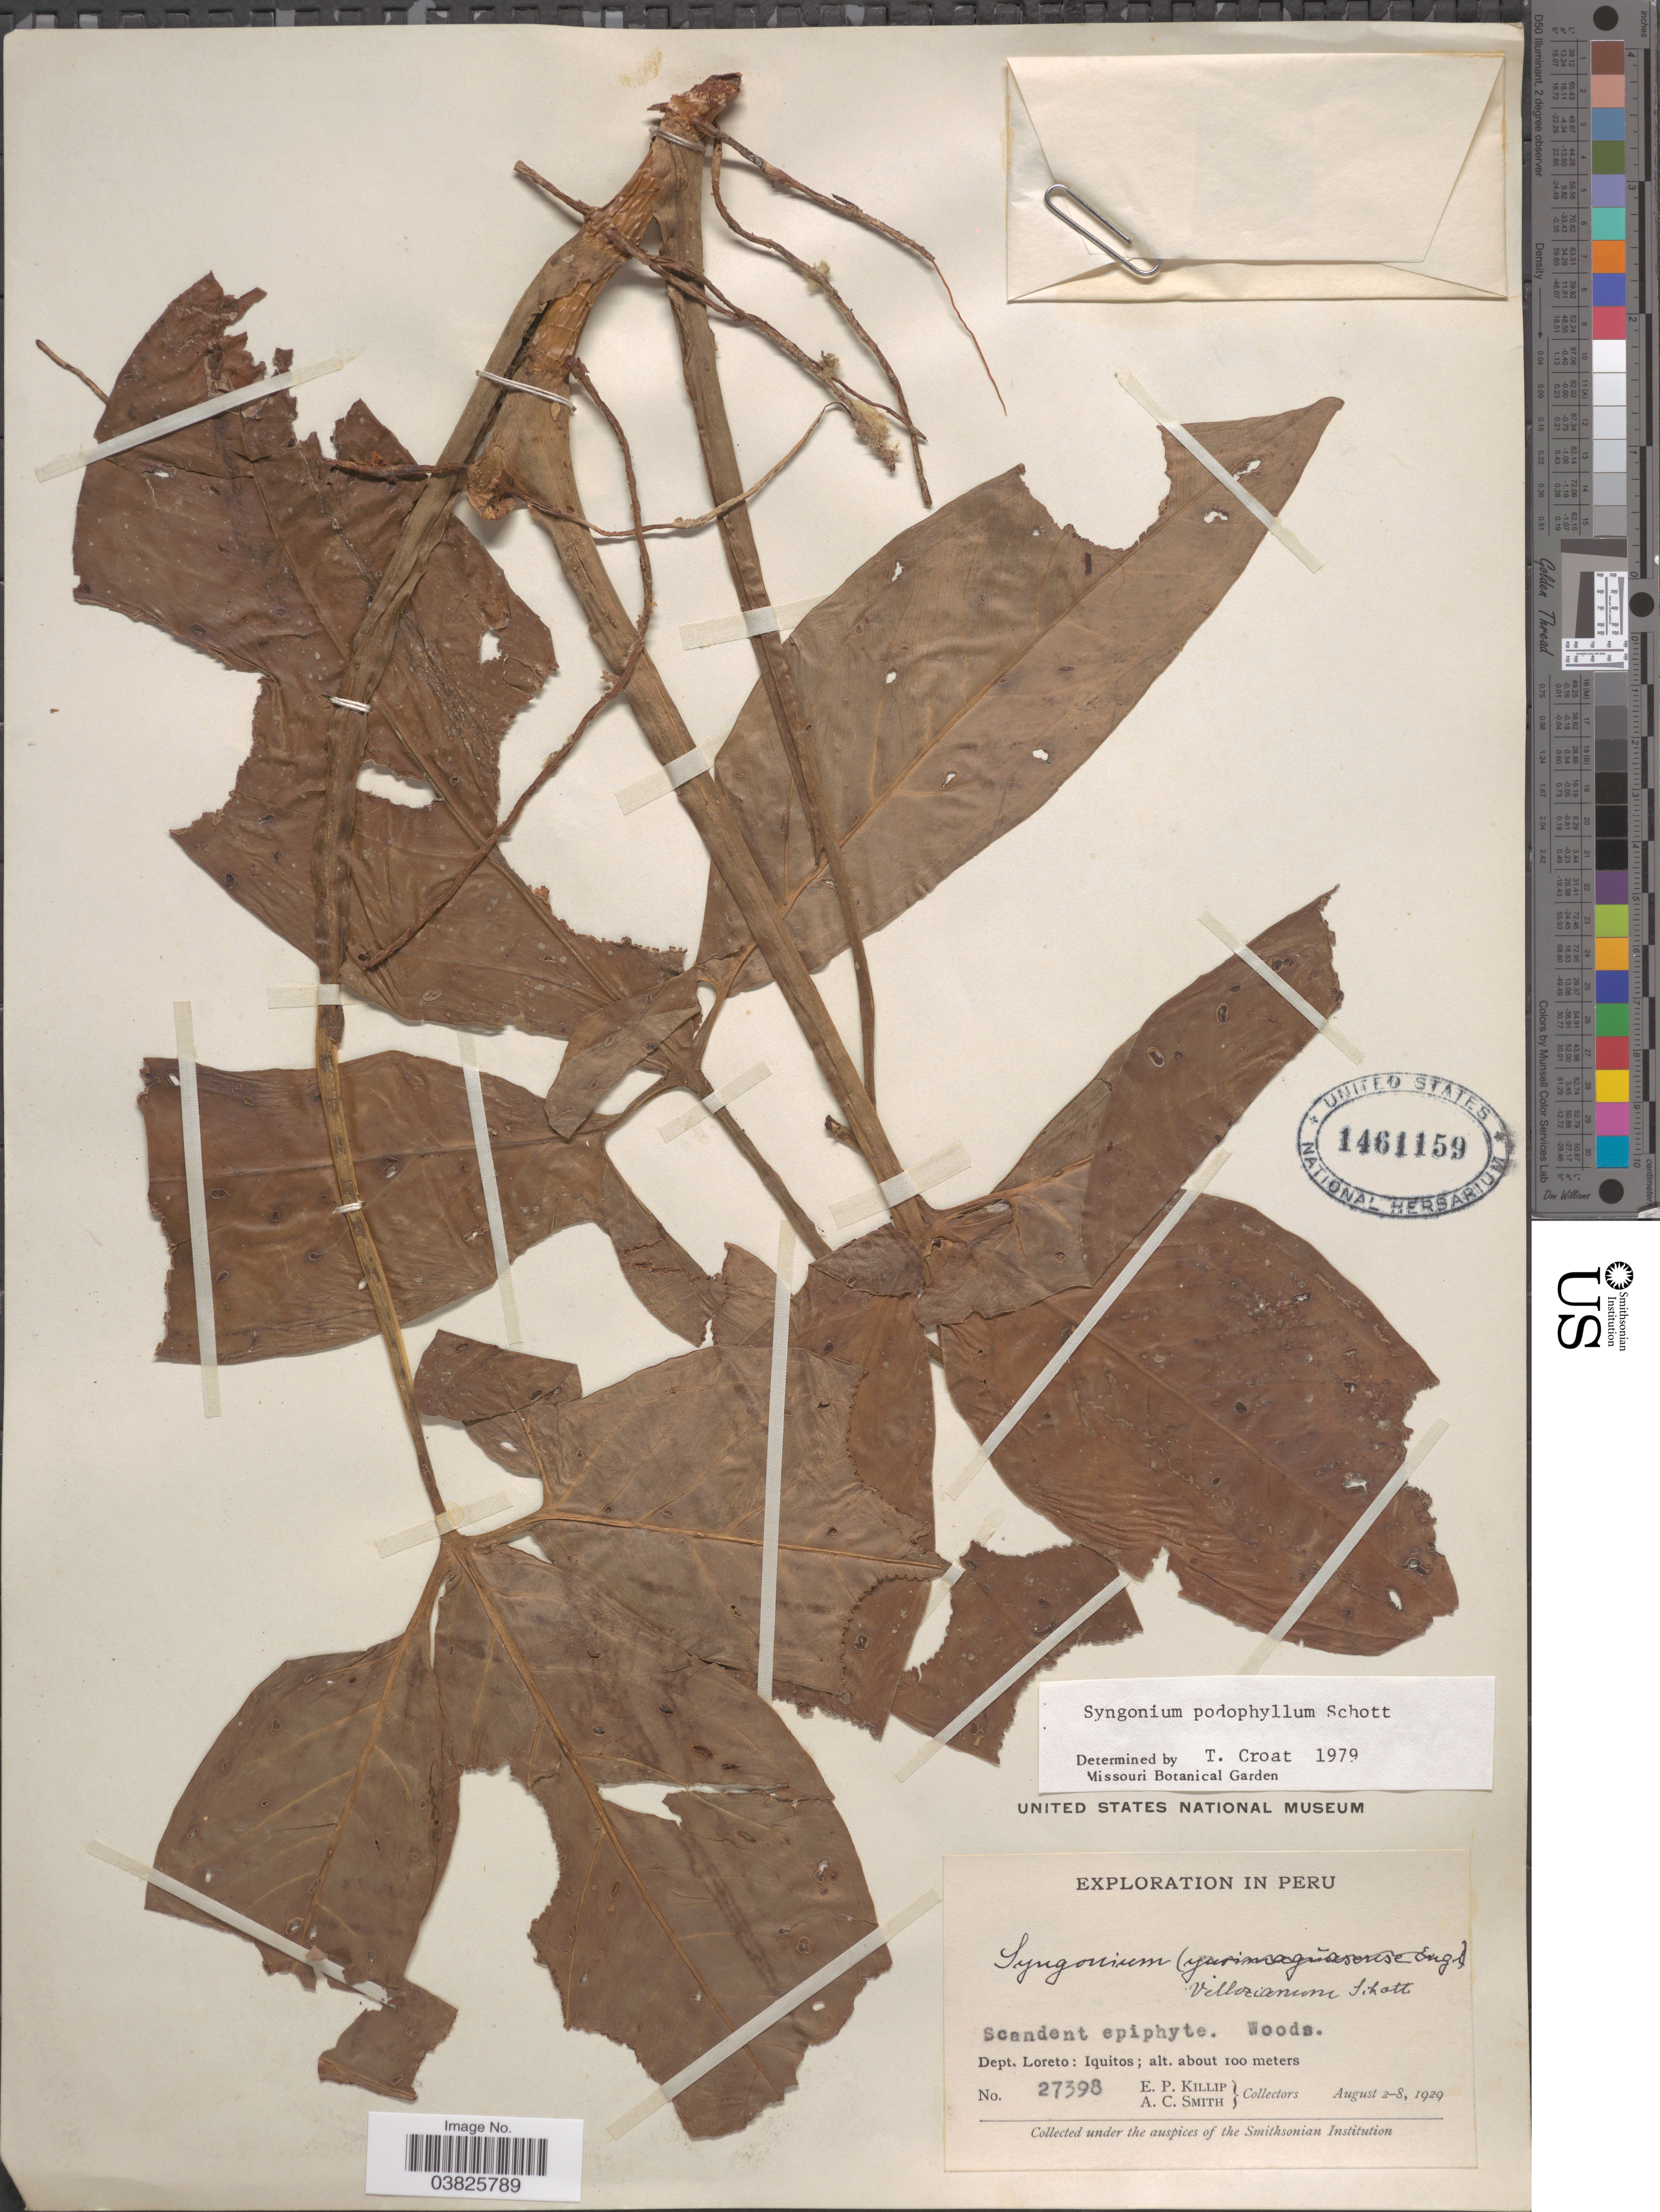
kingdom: Plantae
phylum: Tracheophyta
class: Liliopsida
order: Alismatales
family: Araceae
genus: Syngonium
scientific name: Syngonium podophyllum 'Lemon-Lime'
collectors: E. P. Killip & A. C. Smith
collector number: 27398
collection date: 1929-08-02/1929-08-08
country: Peru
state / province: Loreto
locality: Dept. Loreto: Iquitos.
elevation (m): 100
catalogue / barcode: US 1461159